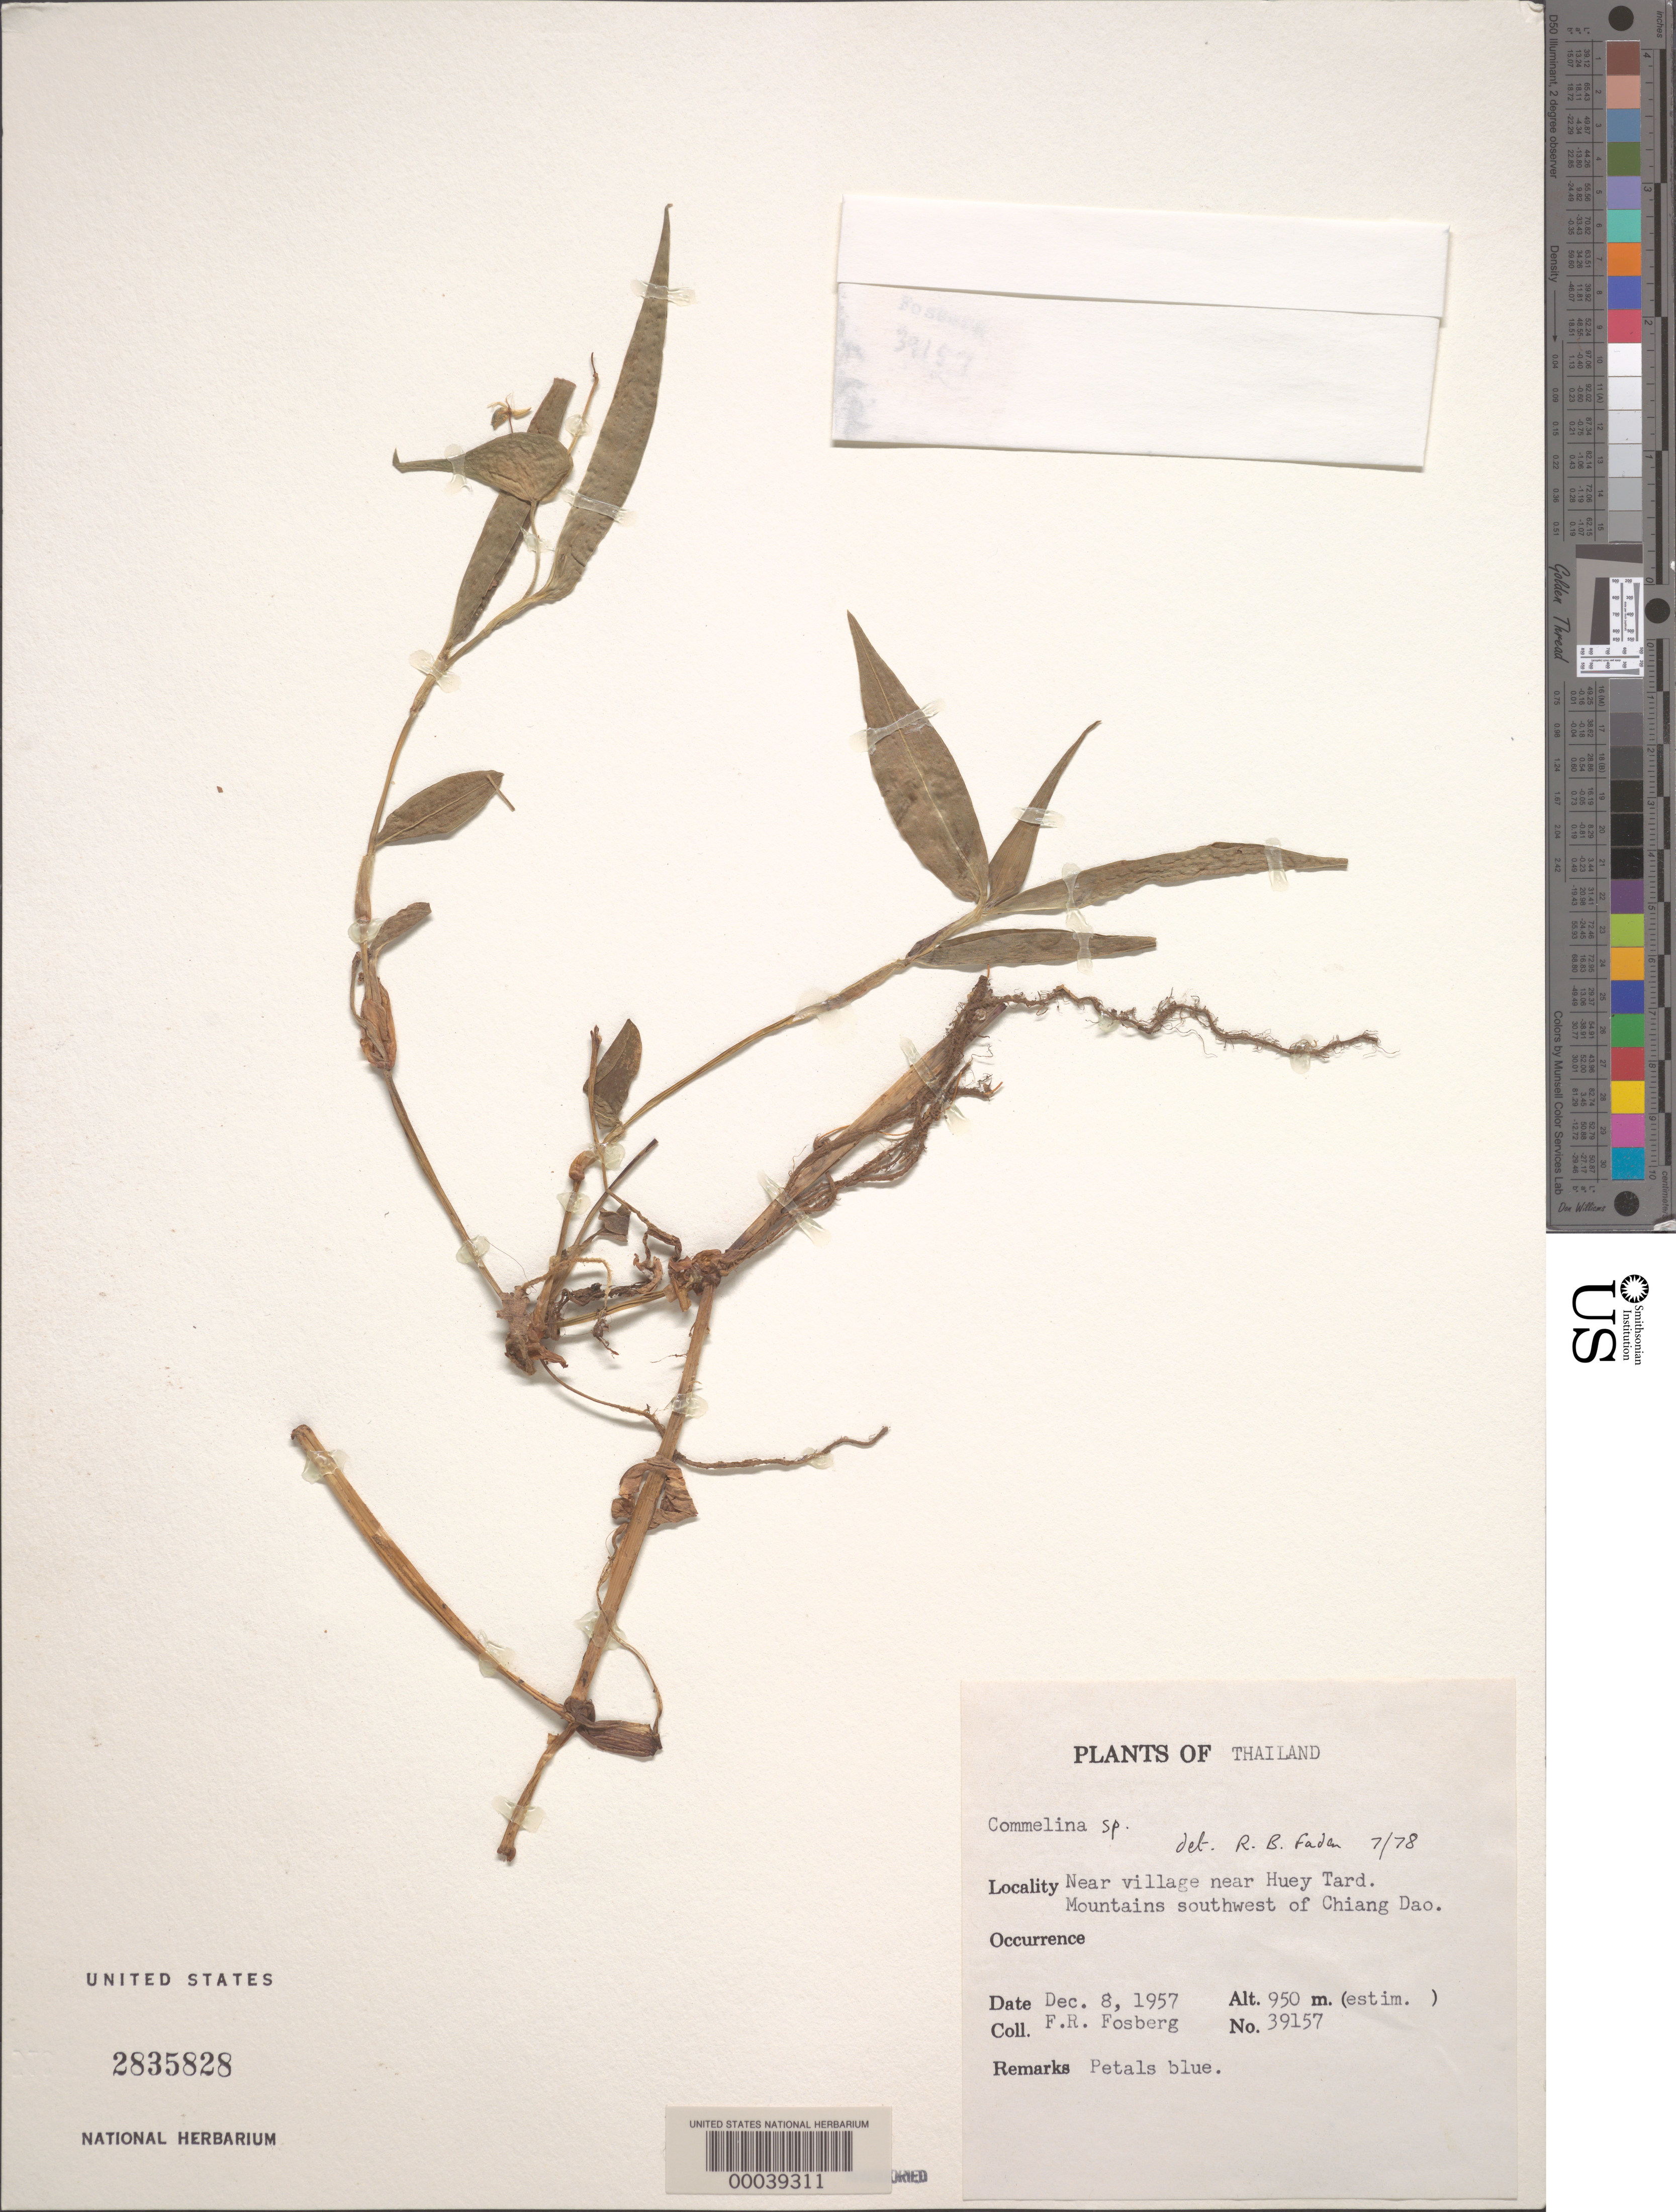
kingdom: Plantae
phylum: Tracheophyta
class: Liliopsida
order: Commelinales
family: Commelinaceae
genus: Commelina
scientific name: Commelina sp.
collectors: F. R. Fosberg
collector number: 39157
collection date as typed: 08 Dec 1957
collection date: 1957-12-08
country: Thailand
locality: Huey tard, sw of chiang dao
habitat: Mountain side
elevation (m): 950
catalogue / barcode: US 2835828